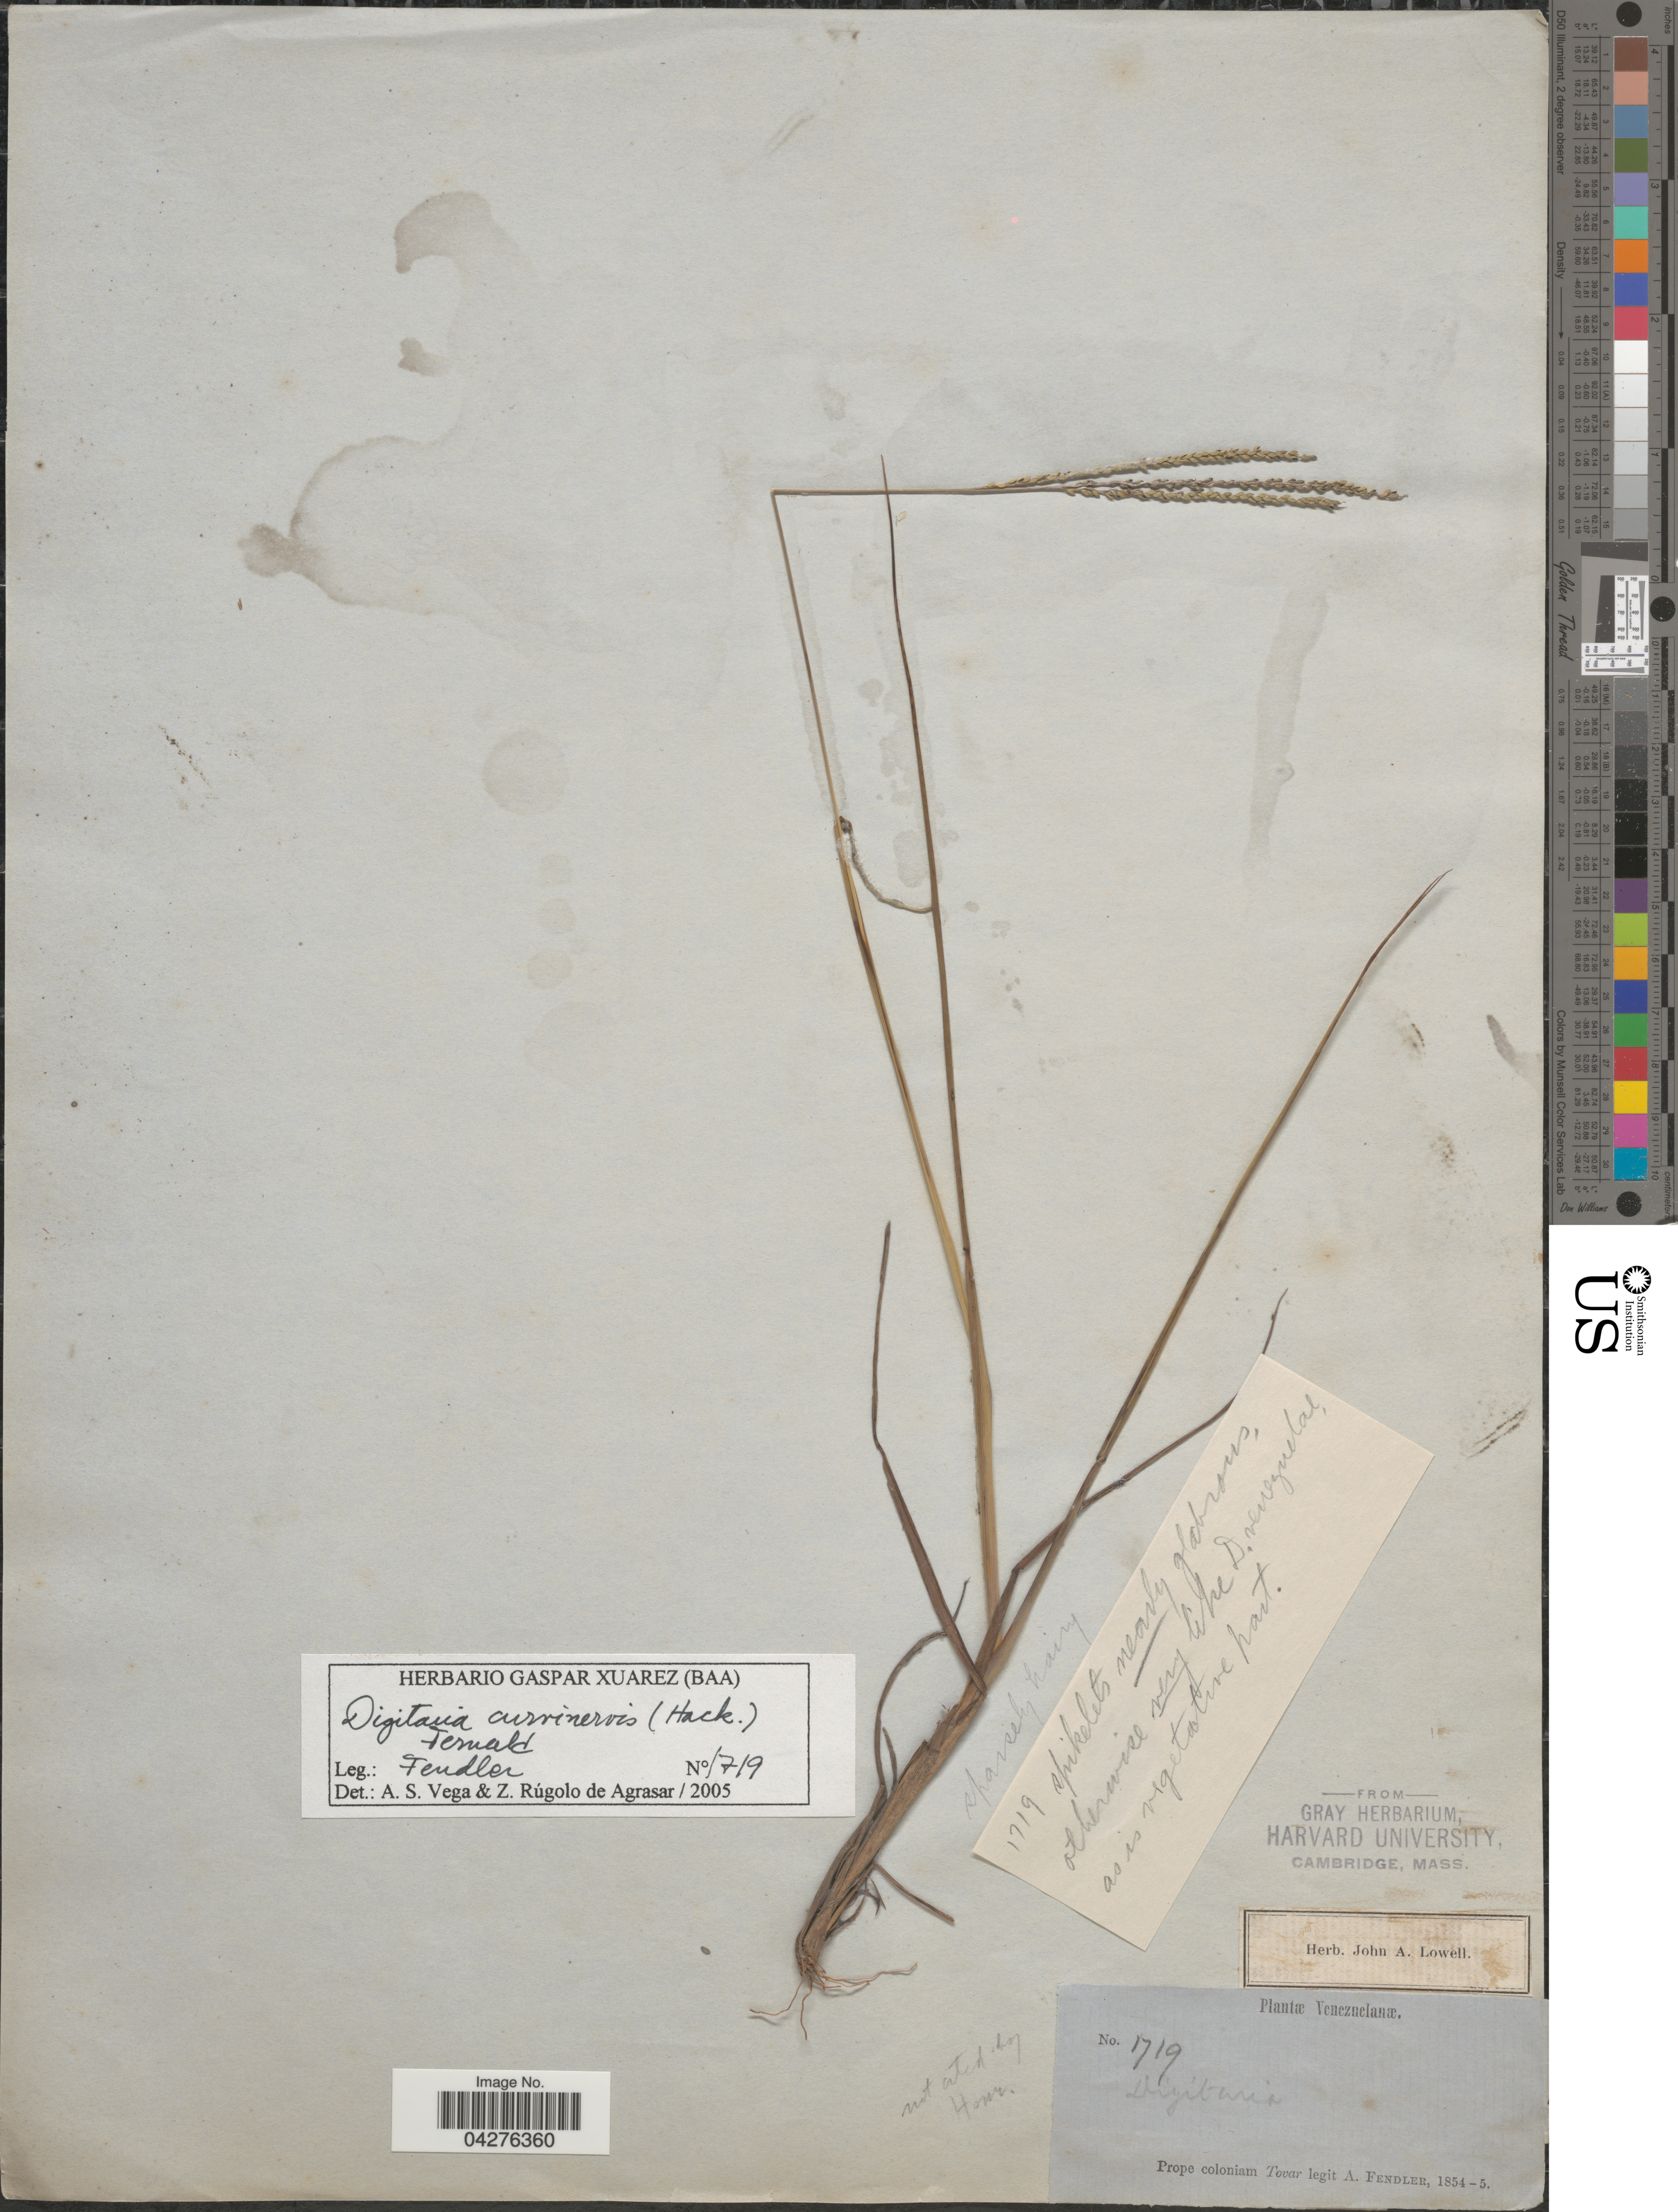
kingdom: Plantae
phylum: Tracheophyta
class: Liliopsida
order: Poales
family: Poaceae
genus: Digitaria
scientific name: Digitaria curvinervis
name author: (Hack.) Fernald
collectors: A. Fendler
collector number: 1719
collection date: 1854/1855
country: Venezuela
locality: Prope coloniam Tovar.